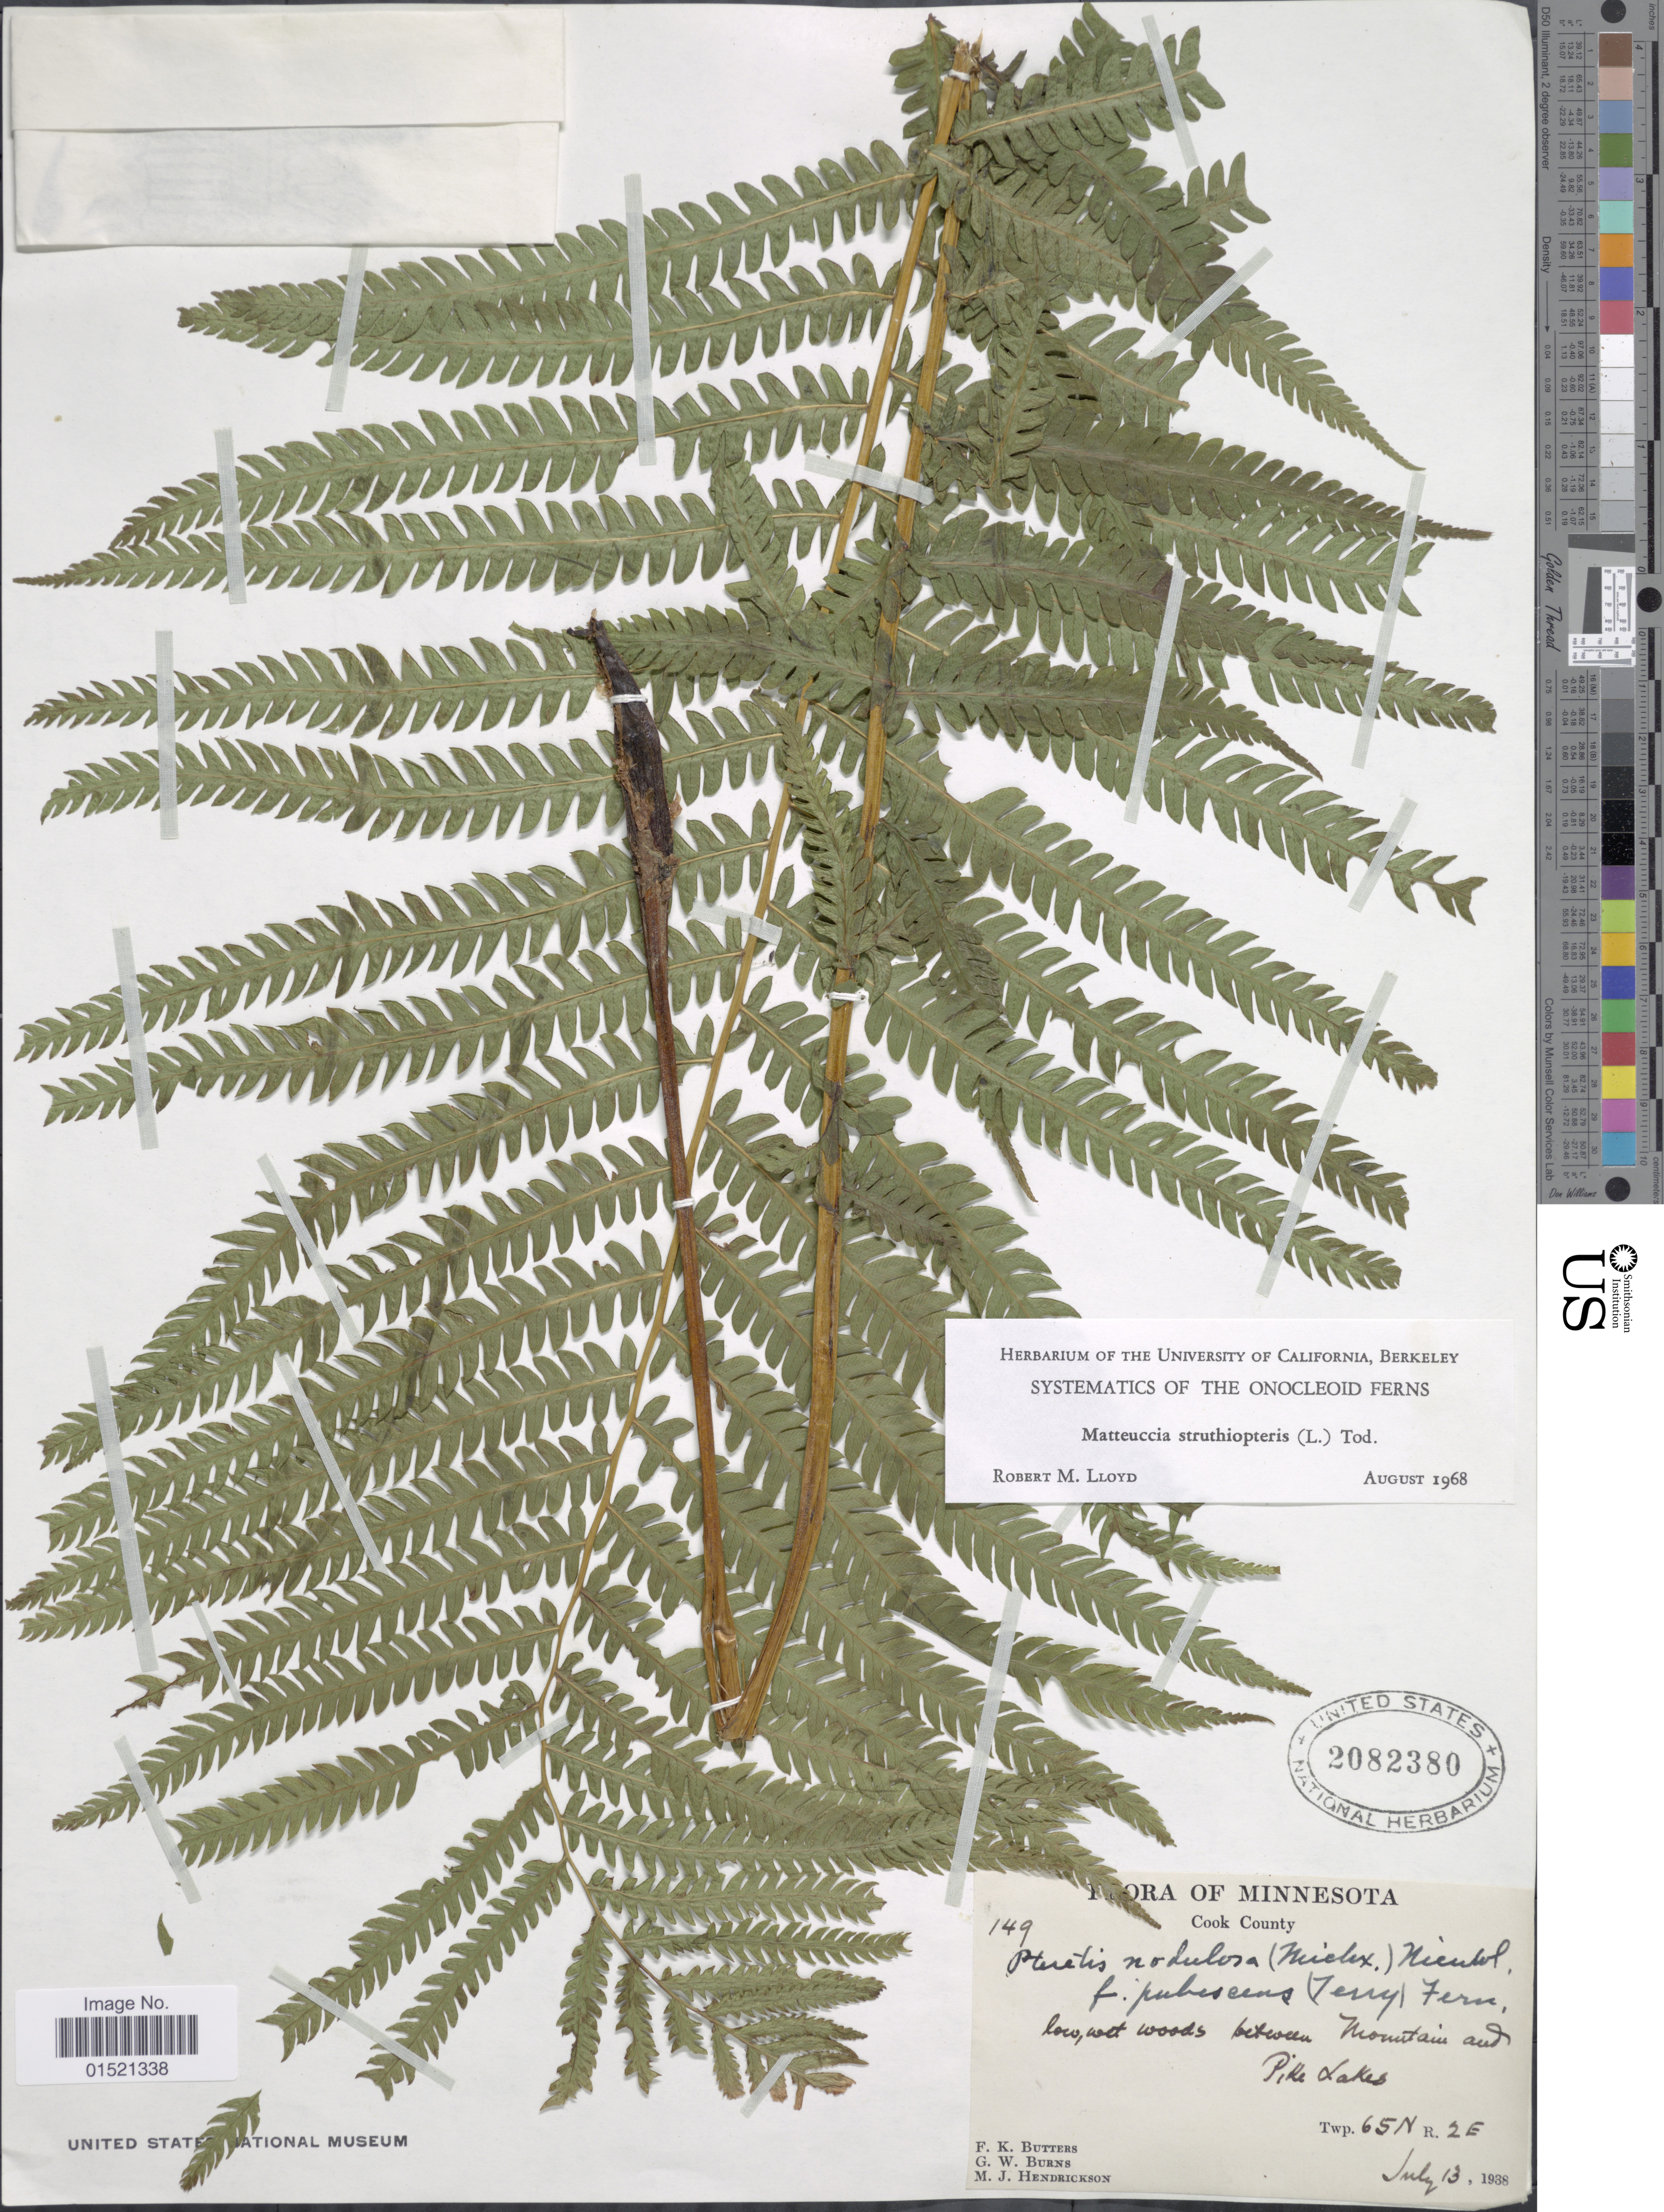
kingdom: Plantae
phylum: Tracheophyta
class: Polypodiopsida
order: Polypodiales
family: Onocleaceae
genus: Onoclea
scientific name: Onoclea sensibilis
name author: L.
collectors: F. K. Butters, G. Burns & M. Hendrickson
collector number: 149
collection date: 1938-07-13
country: United States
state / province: Minnesota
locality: Cook County, low, wet woods between Mountain and Pike Lakes, Twp. 65N R2E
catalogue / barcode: US 2082380